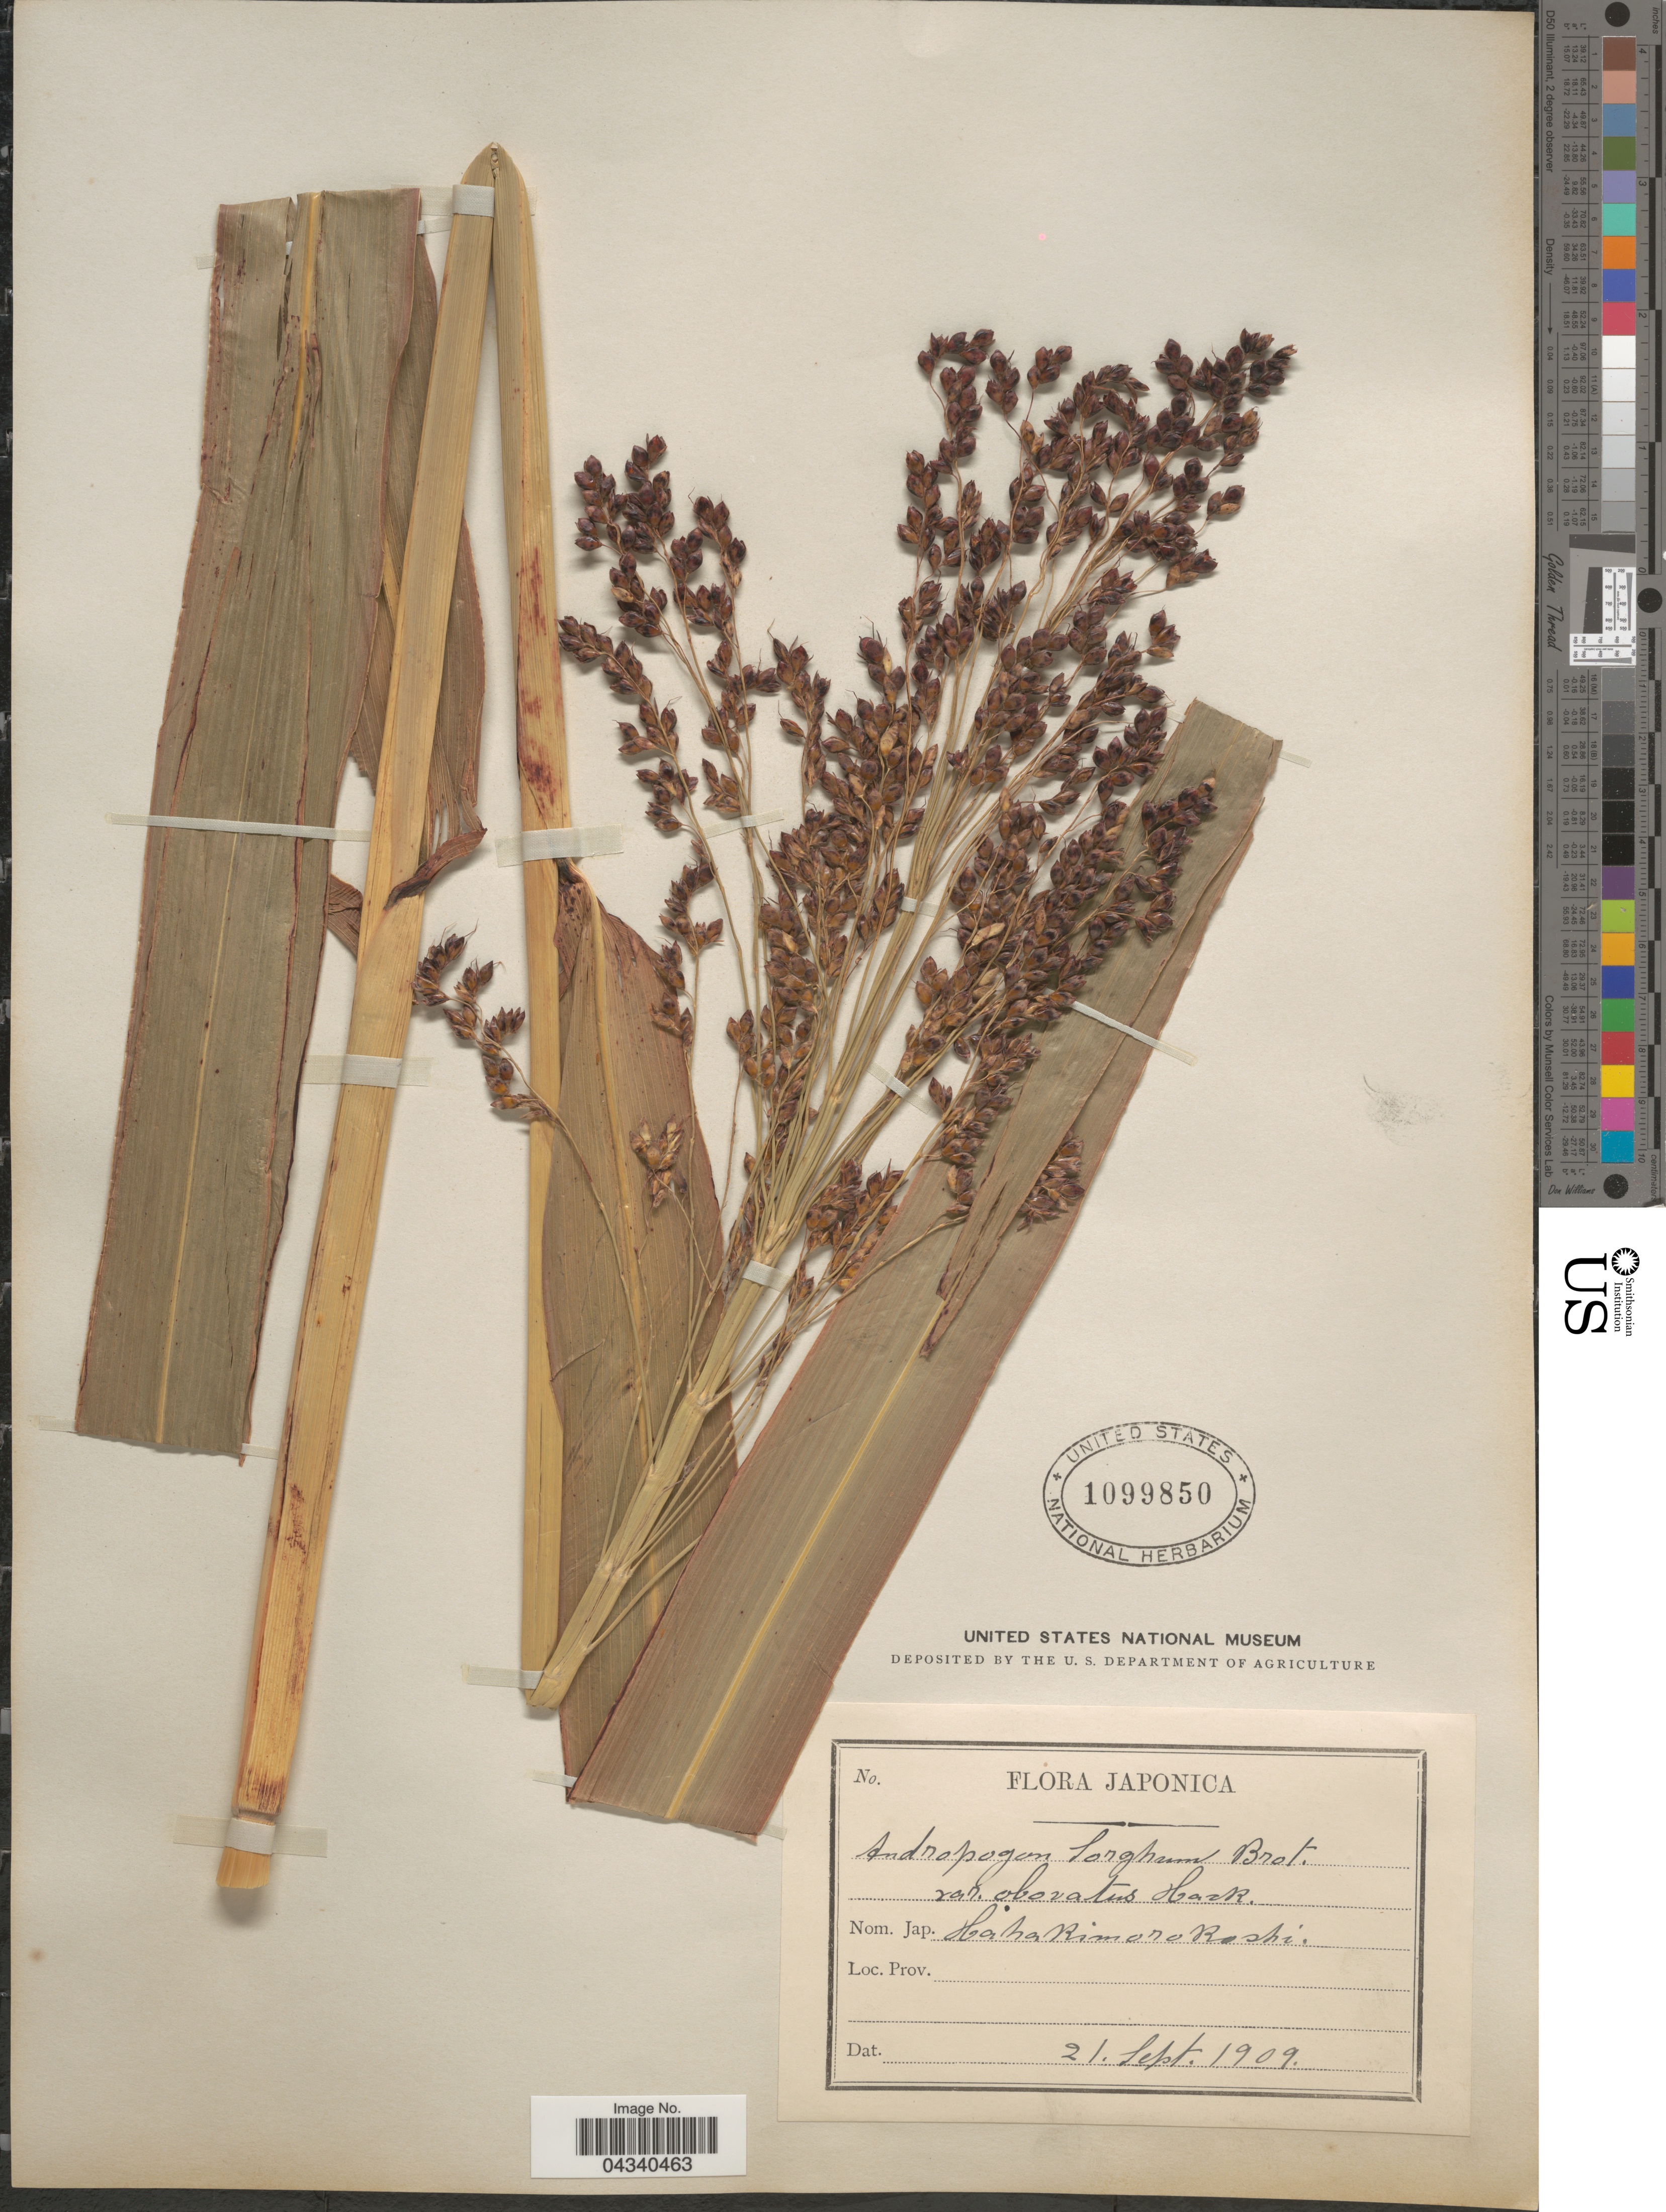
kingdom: Plantae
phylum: Tracheophyta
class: Liliopsida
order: Poales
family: Poaceae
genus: Sorghum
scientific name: Sorghum bicolor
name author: (L.) Moench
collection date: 1909-09-24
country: Japan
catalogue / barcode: US 1099850